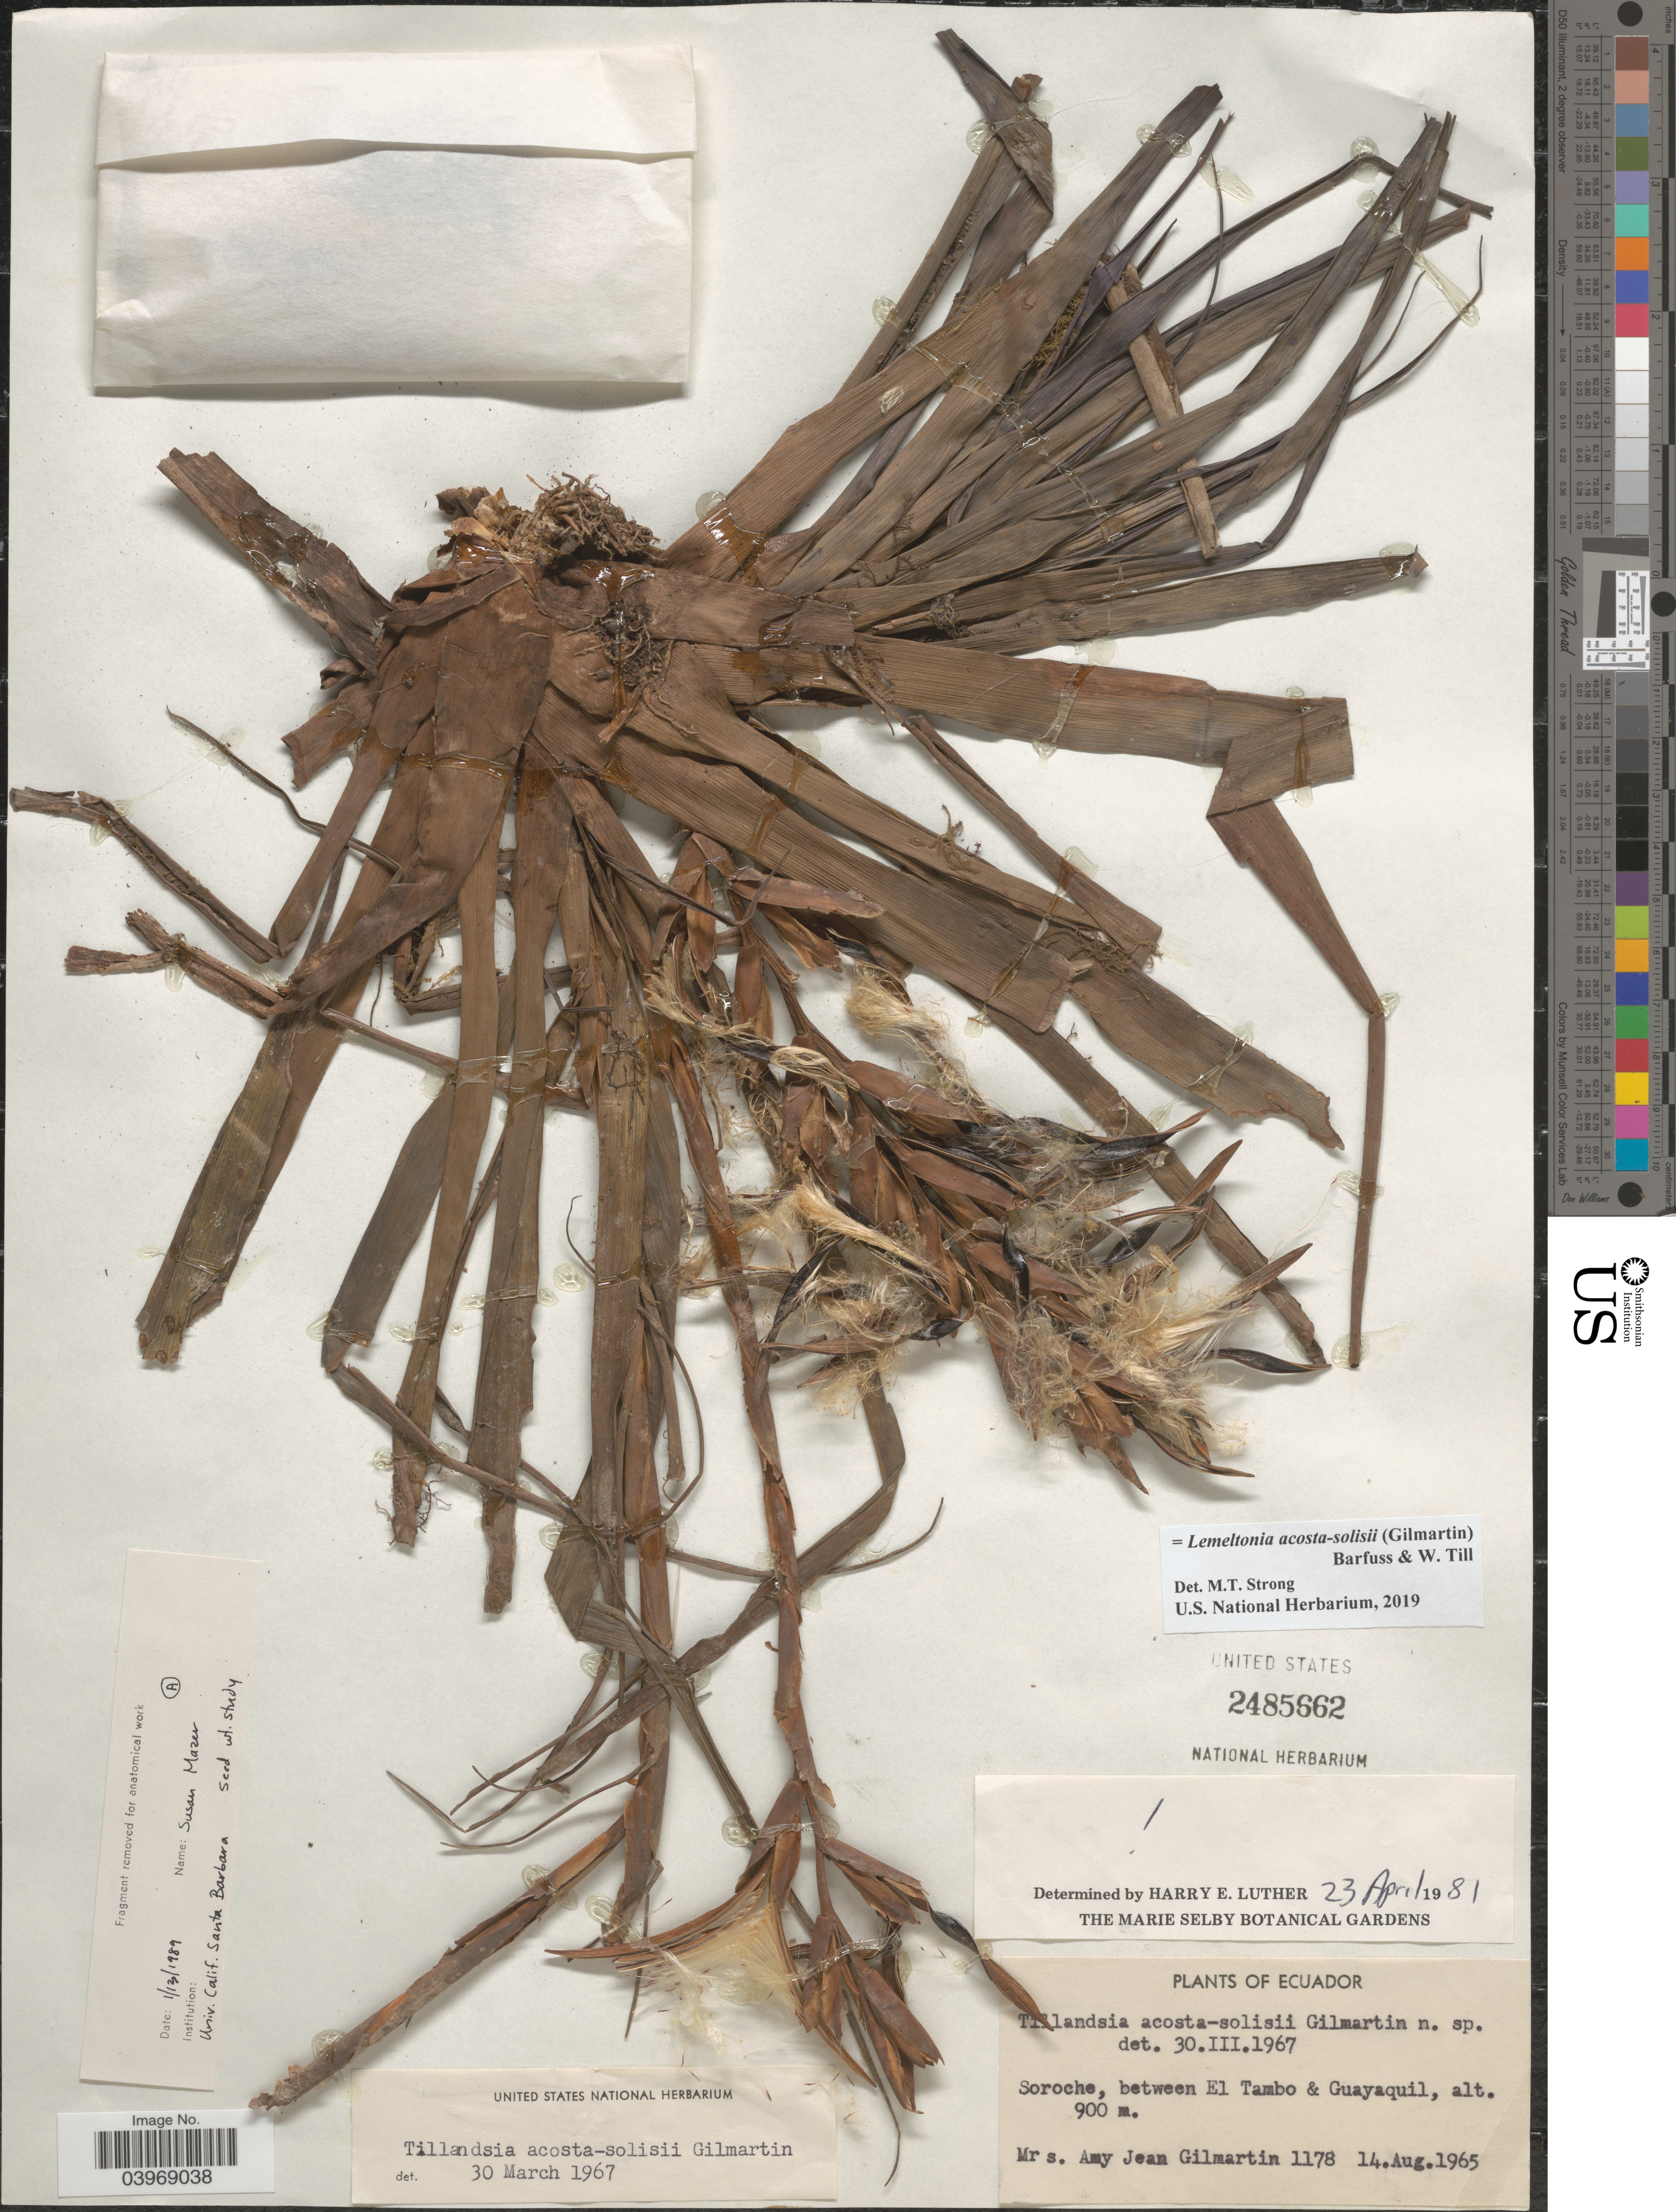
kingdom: Plantae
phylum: Tracheophyta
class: Liliopsida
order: Poales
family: Bromeliaceae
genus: Lemeltonia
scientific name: Lemeltonia acosta-solisii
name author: (Gilmartin) Barfuss & W. Till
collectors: A. J. Gilmartin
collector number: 1178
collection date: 1965-08-14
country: Ecuador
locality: Soroche, between El Tambo & Guayaquil.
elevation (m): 900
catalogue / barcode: US 2485662